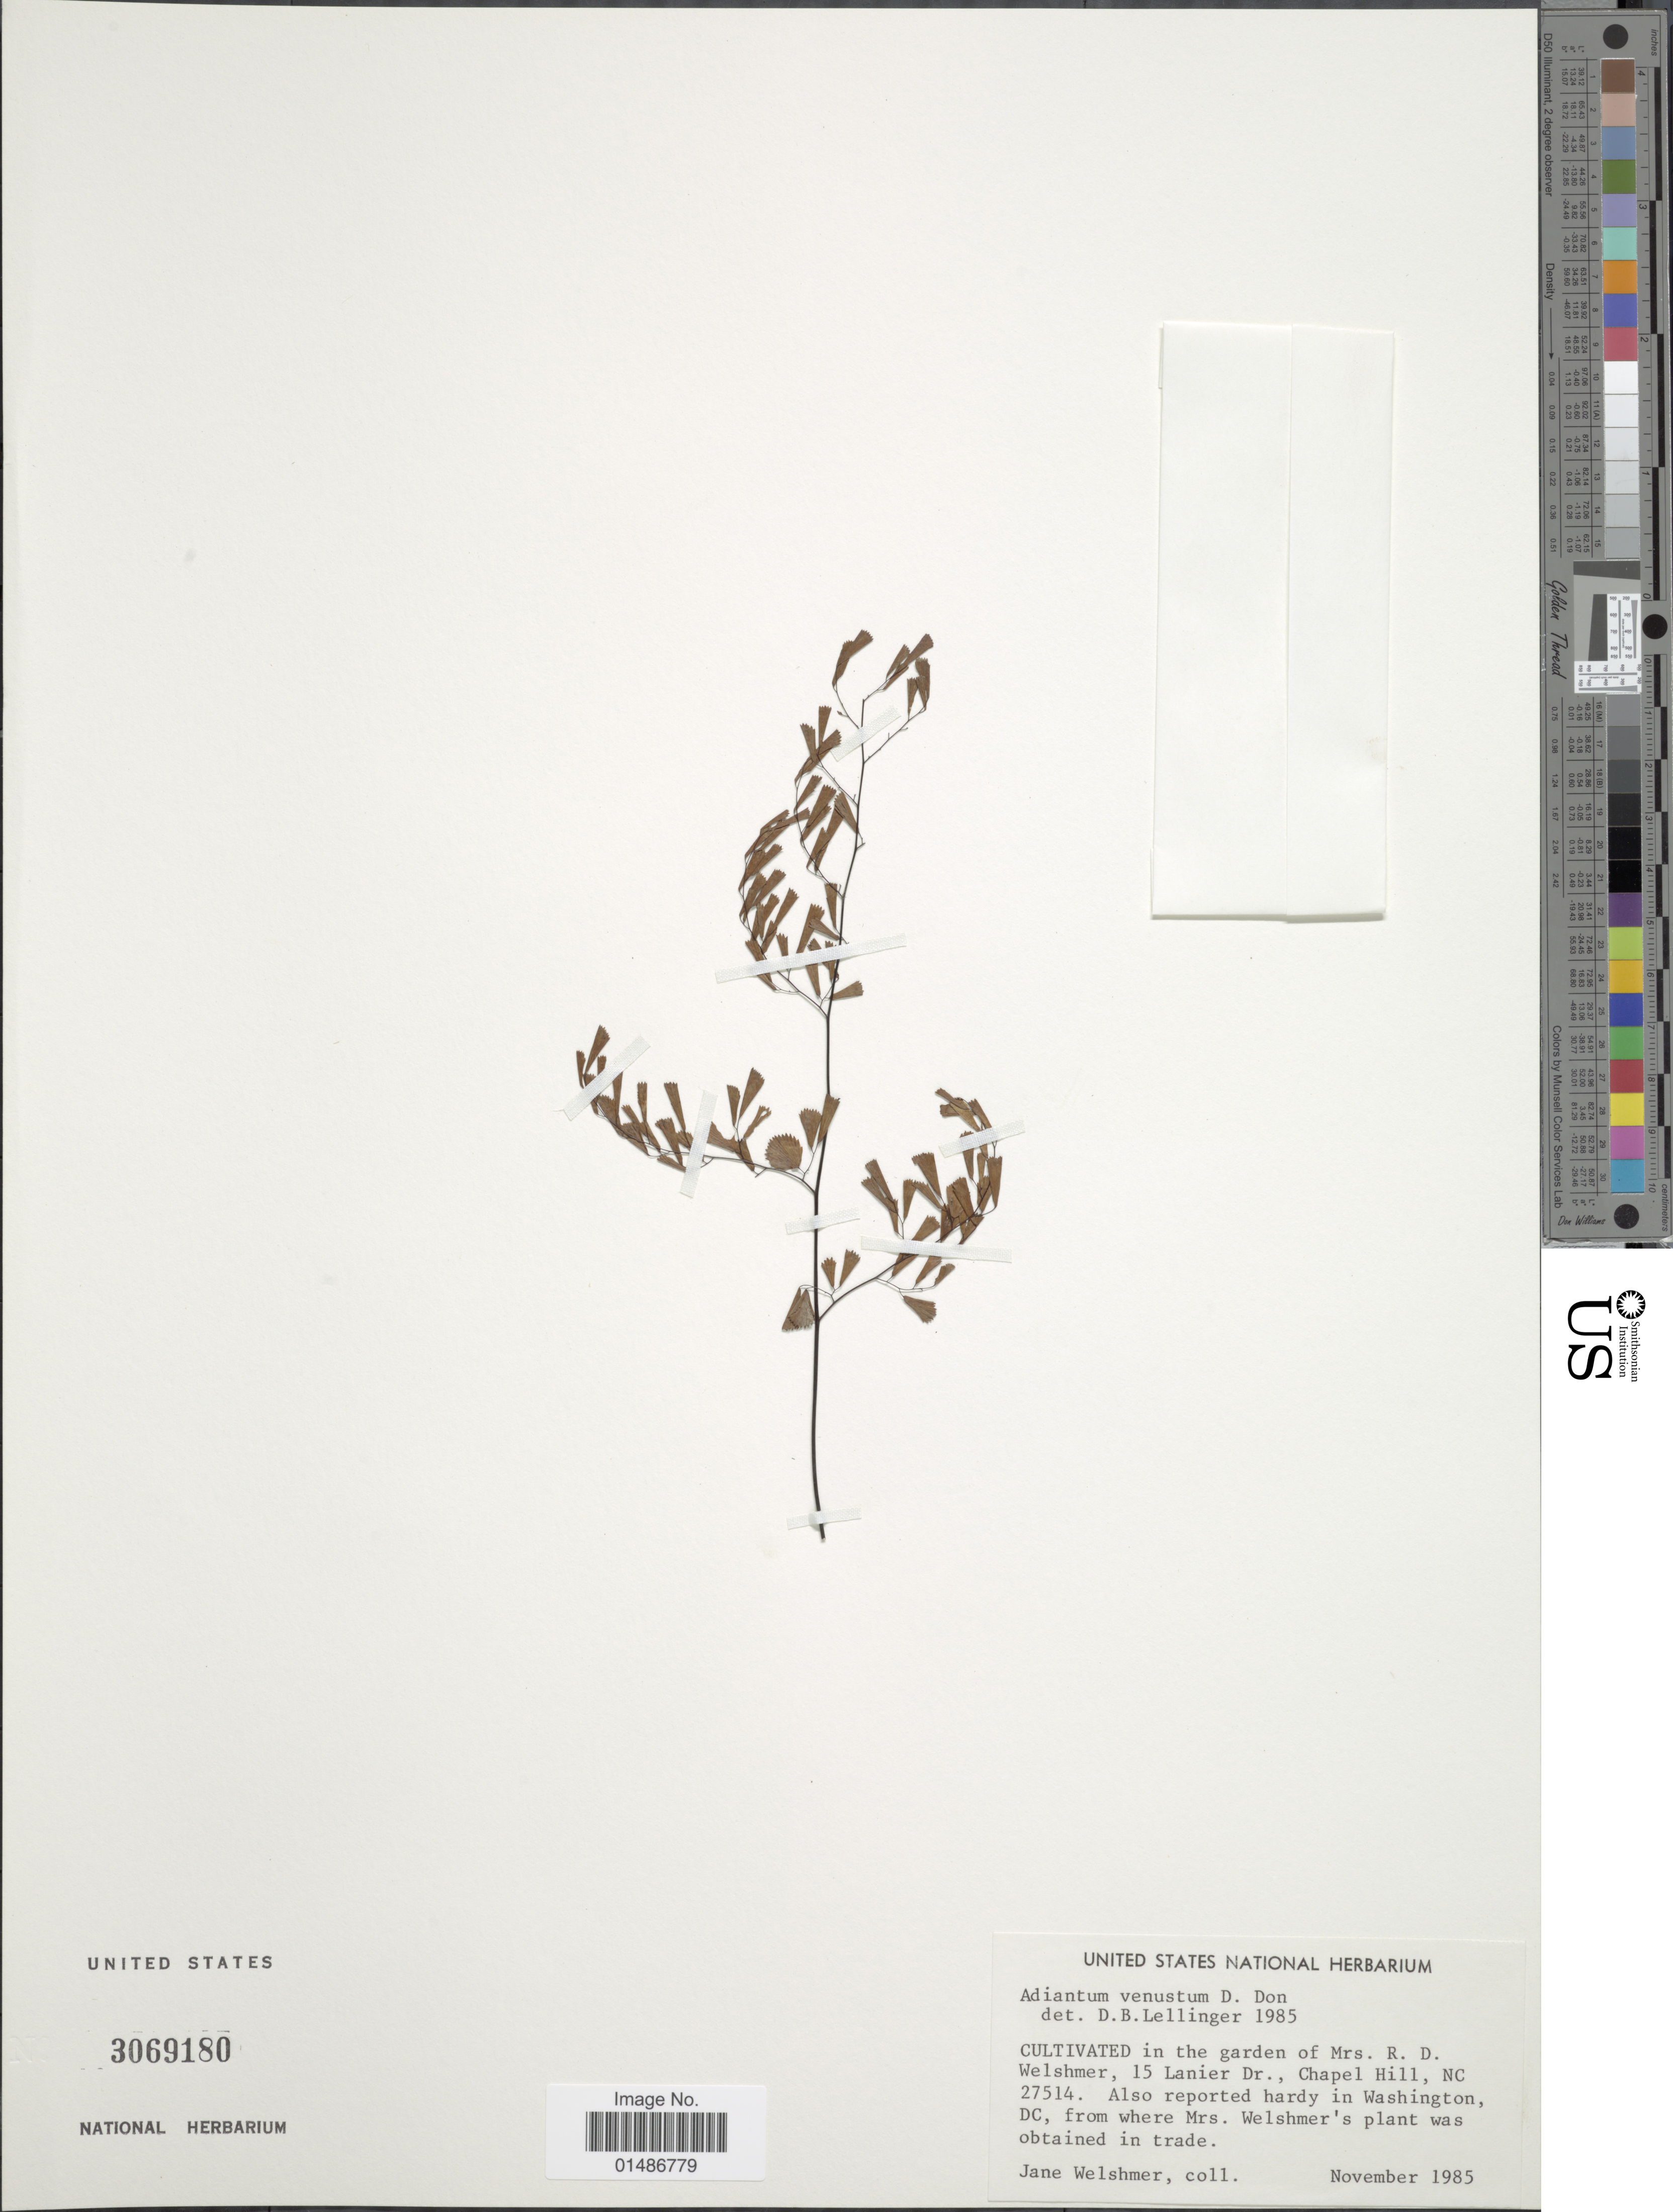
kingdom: Plantae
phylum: Tracheophyta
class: Polypodiopsida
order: Polypodiales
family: Pteridaceae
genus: Adiantum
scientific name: Adiantum venustum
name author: D. Don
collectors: J. Welshmer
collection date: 1985-11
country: United States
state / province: North Carolina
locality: Cultivated in the garden of Mrs. R.D. Welshmer, 15 Lanier Dr., Chapel Hill, NC 27514.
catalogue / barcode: US 3069180